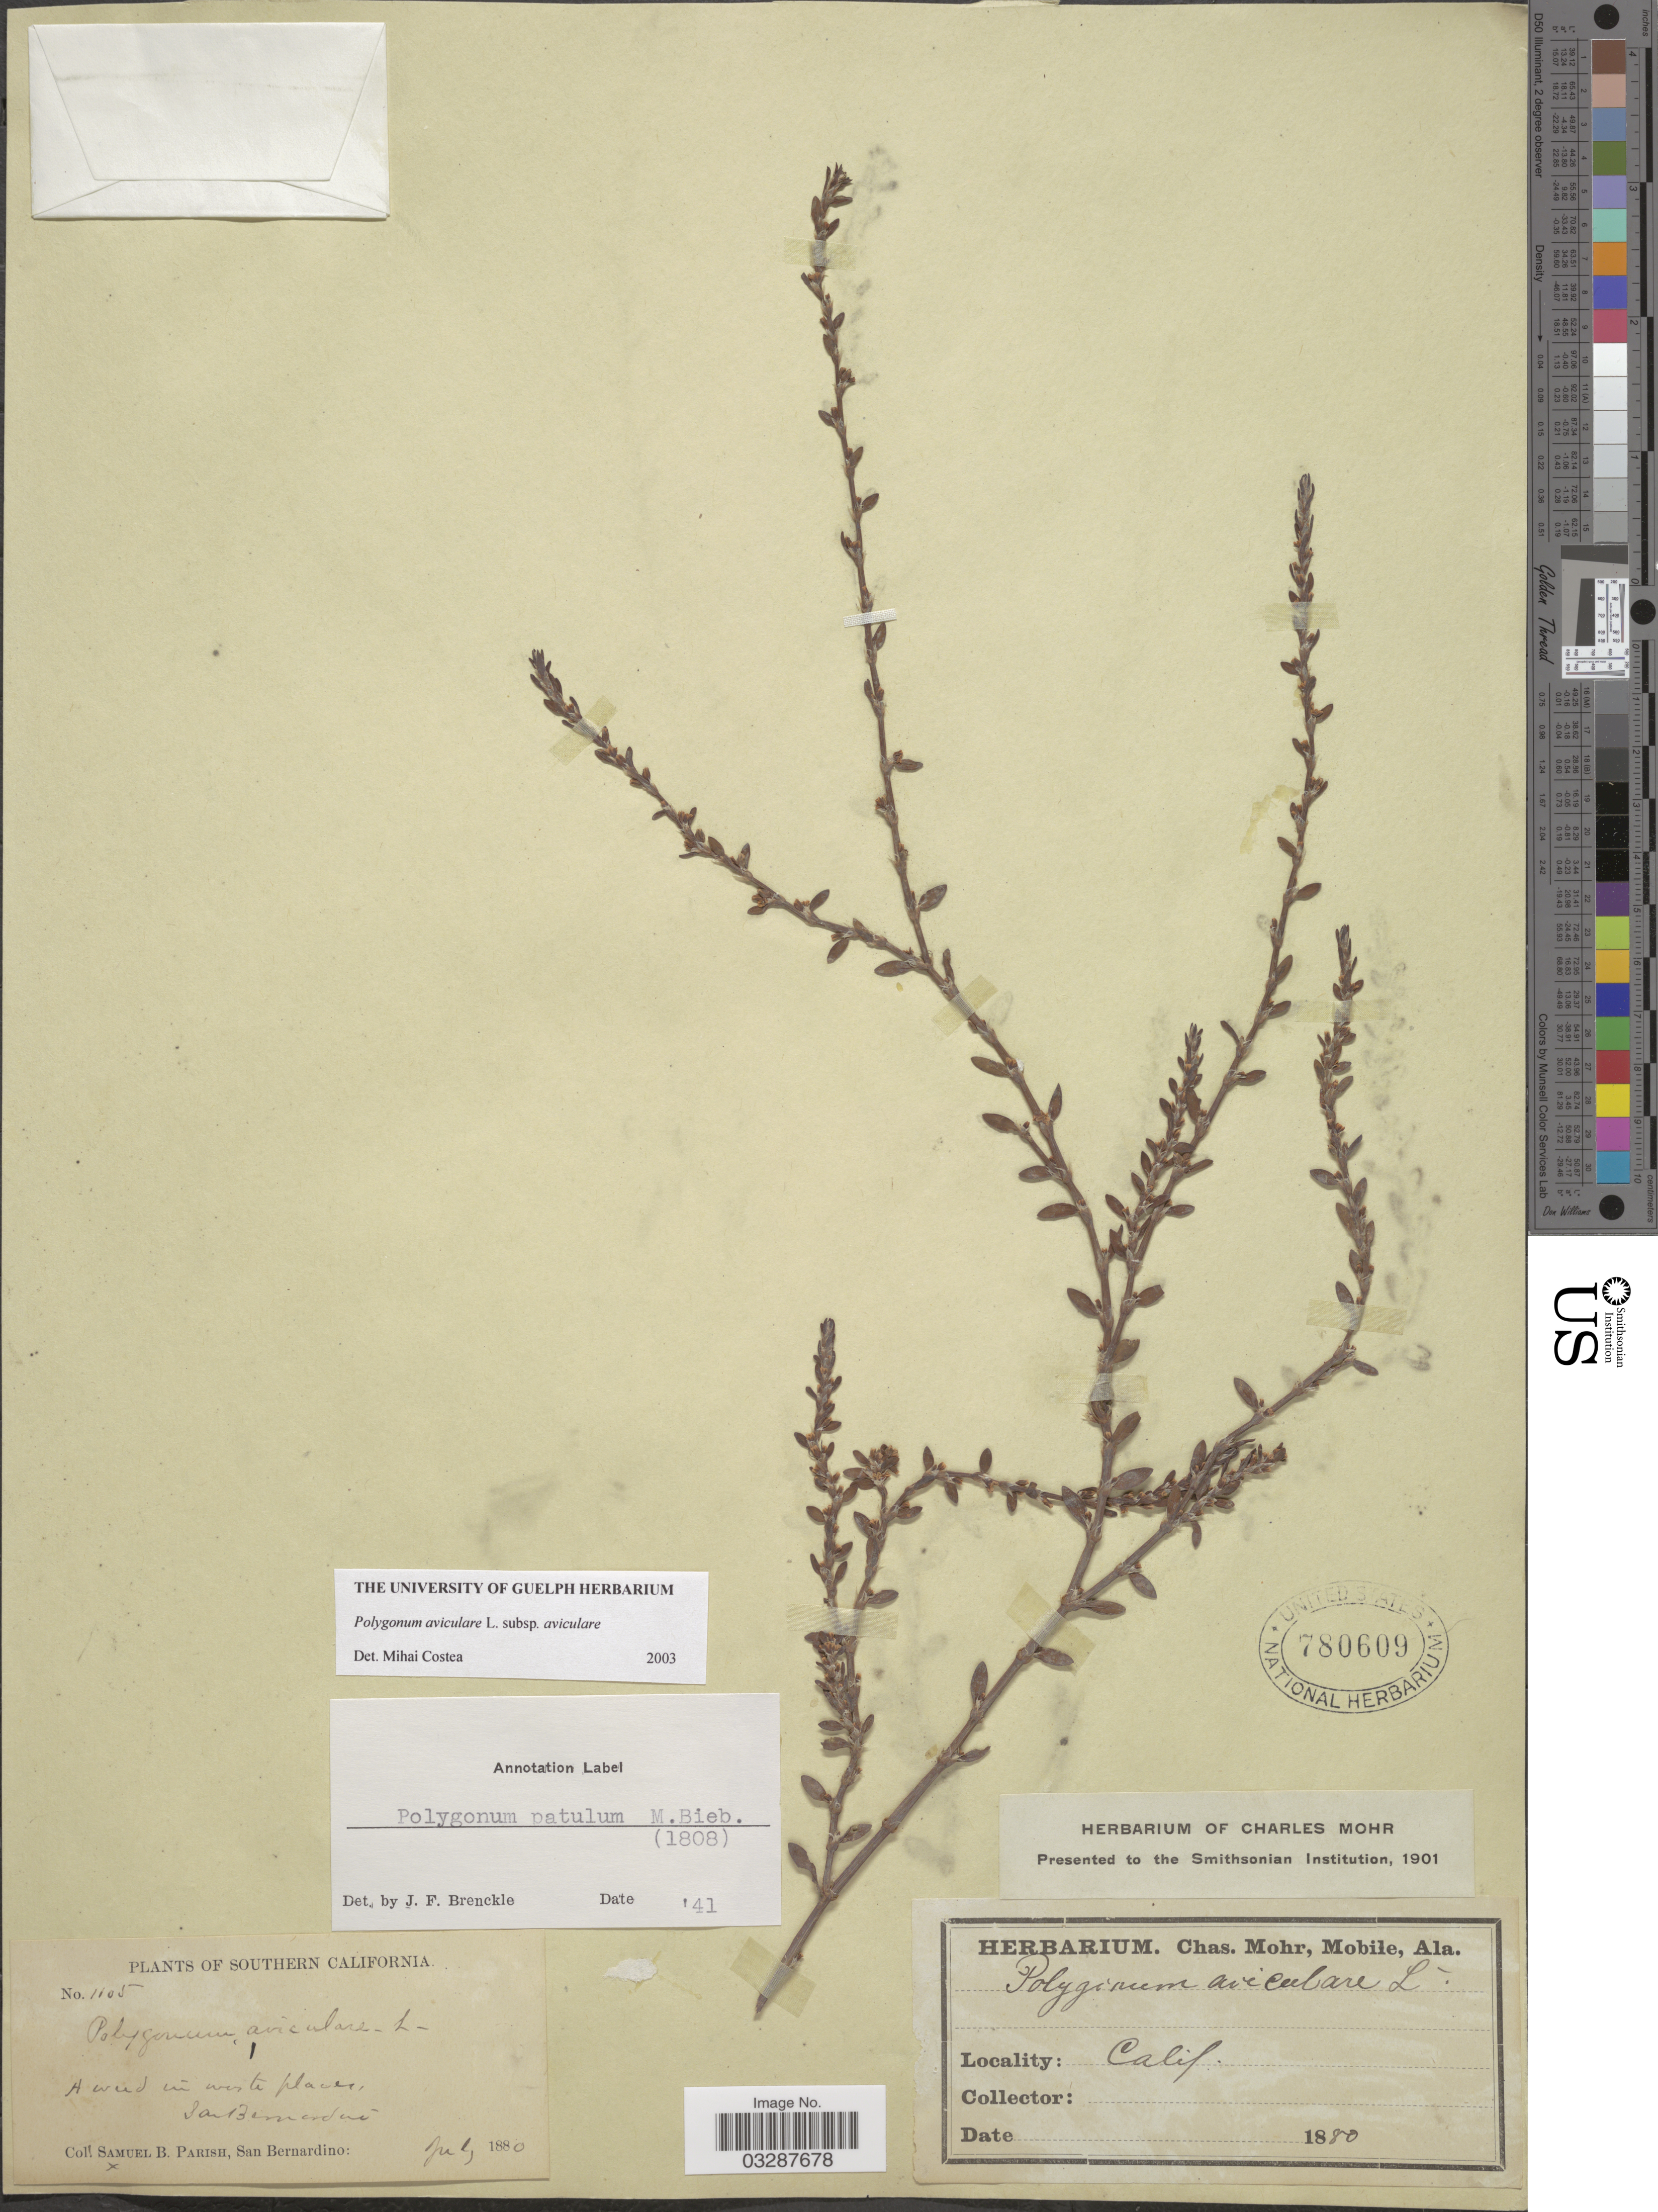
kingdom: Plantae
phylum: Tracheophyta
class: Magnoliopsida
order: Caryophyllales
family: Polygonaceae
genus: Polygonum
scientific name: Polygonum aviculare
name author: L.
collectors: S. B. Parish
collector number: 1105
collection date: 1880-07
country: United States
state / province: California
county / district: San Bernardino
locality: Southern California. A weed in waste places, San Bernardino.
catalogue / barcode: US 780609